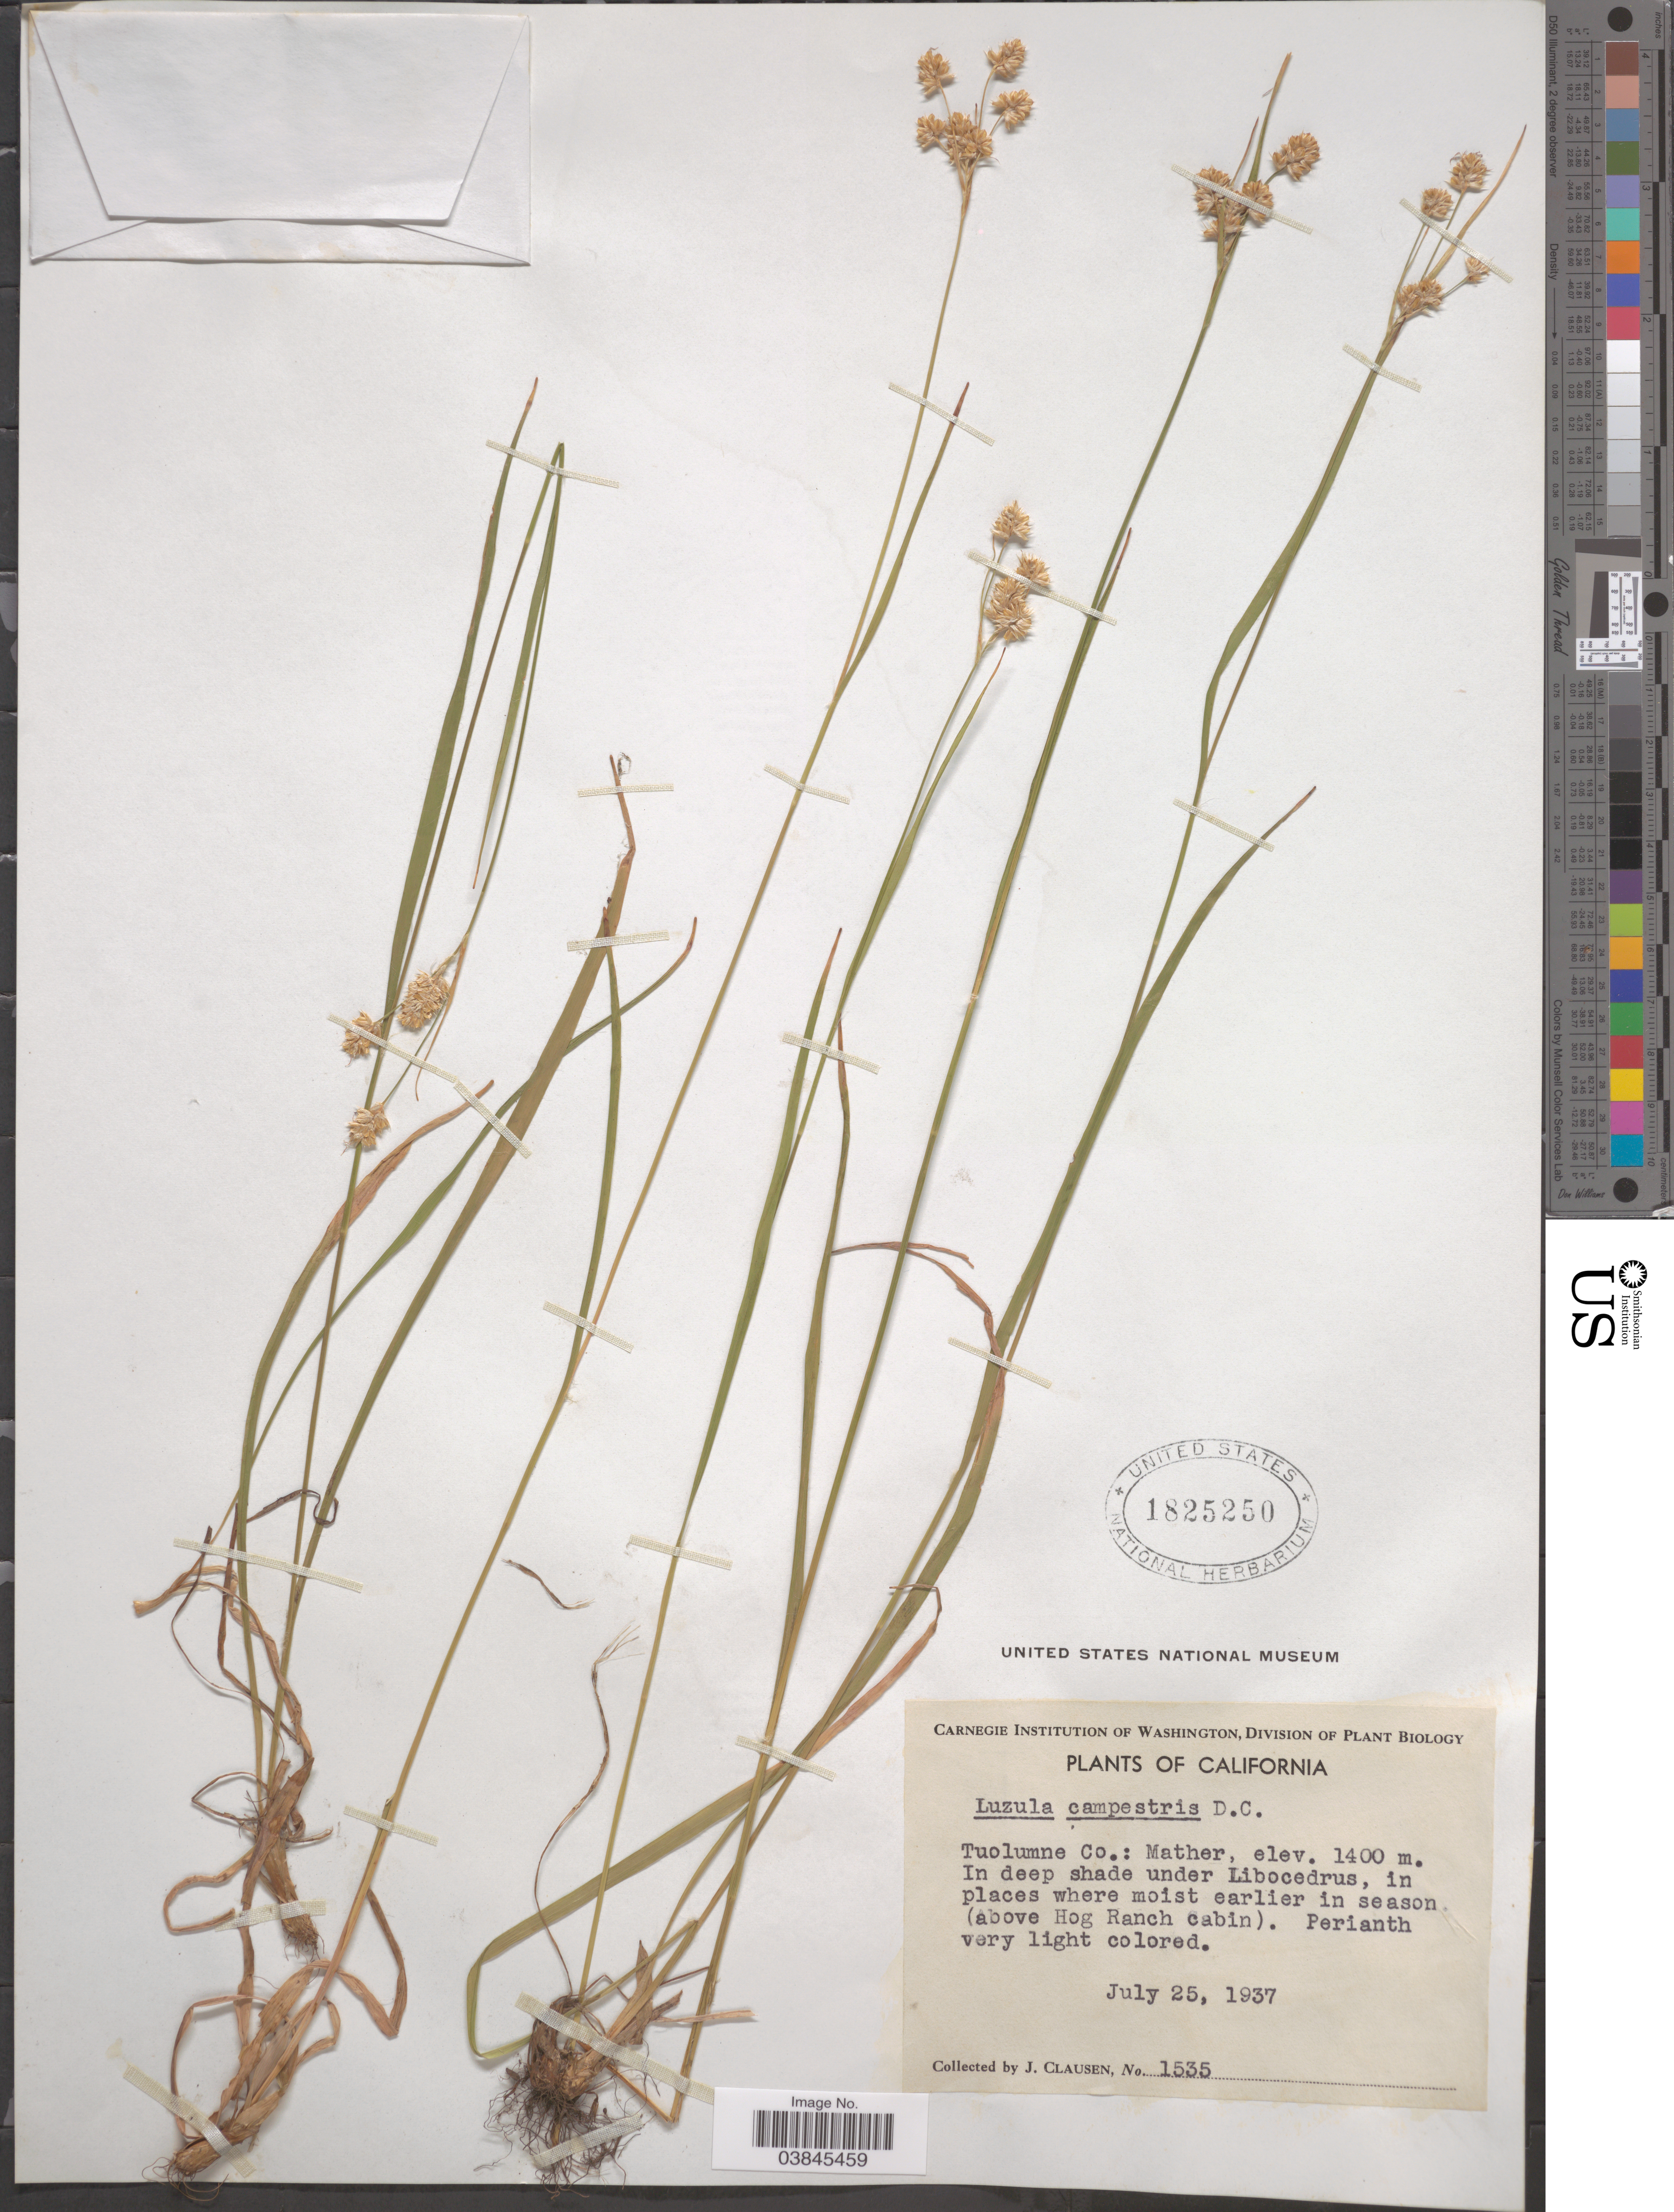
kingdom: Plantae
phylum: Tracheophyta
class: Liliopsida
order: Poales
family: Juncaceae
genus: Luzula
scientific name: Luzula campestris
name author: (L.) DC.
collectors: J. Clausen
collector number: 1535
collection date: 1937-07-25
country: United States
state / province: California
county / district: Tuolumne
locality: Tuolumne Co.: Mather.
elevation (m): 1400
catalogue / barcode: US 1825250